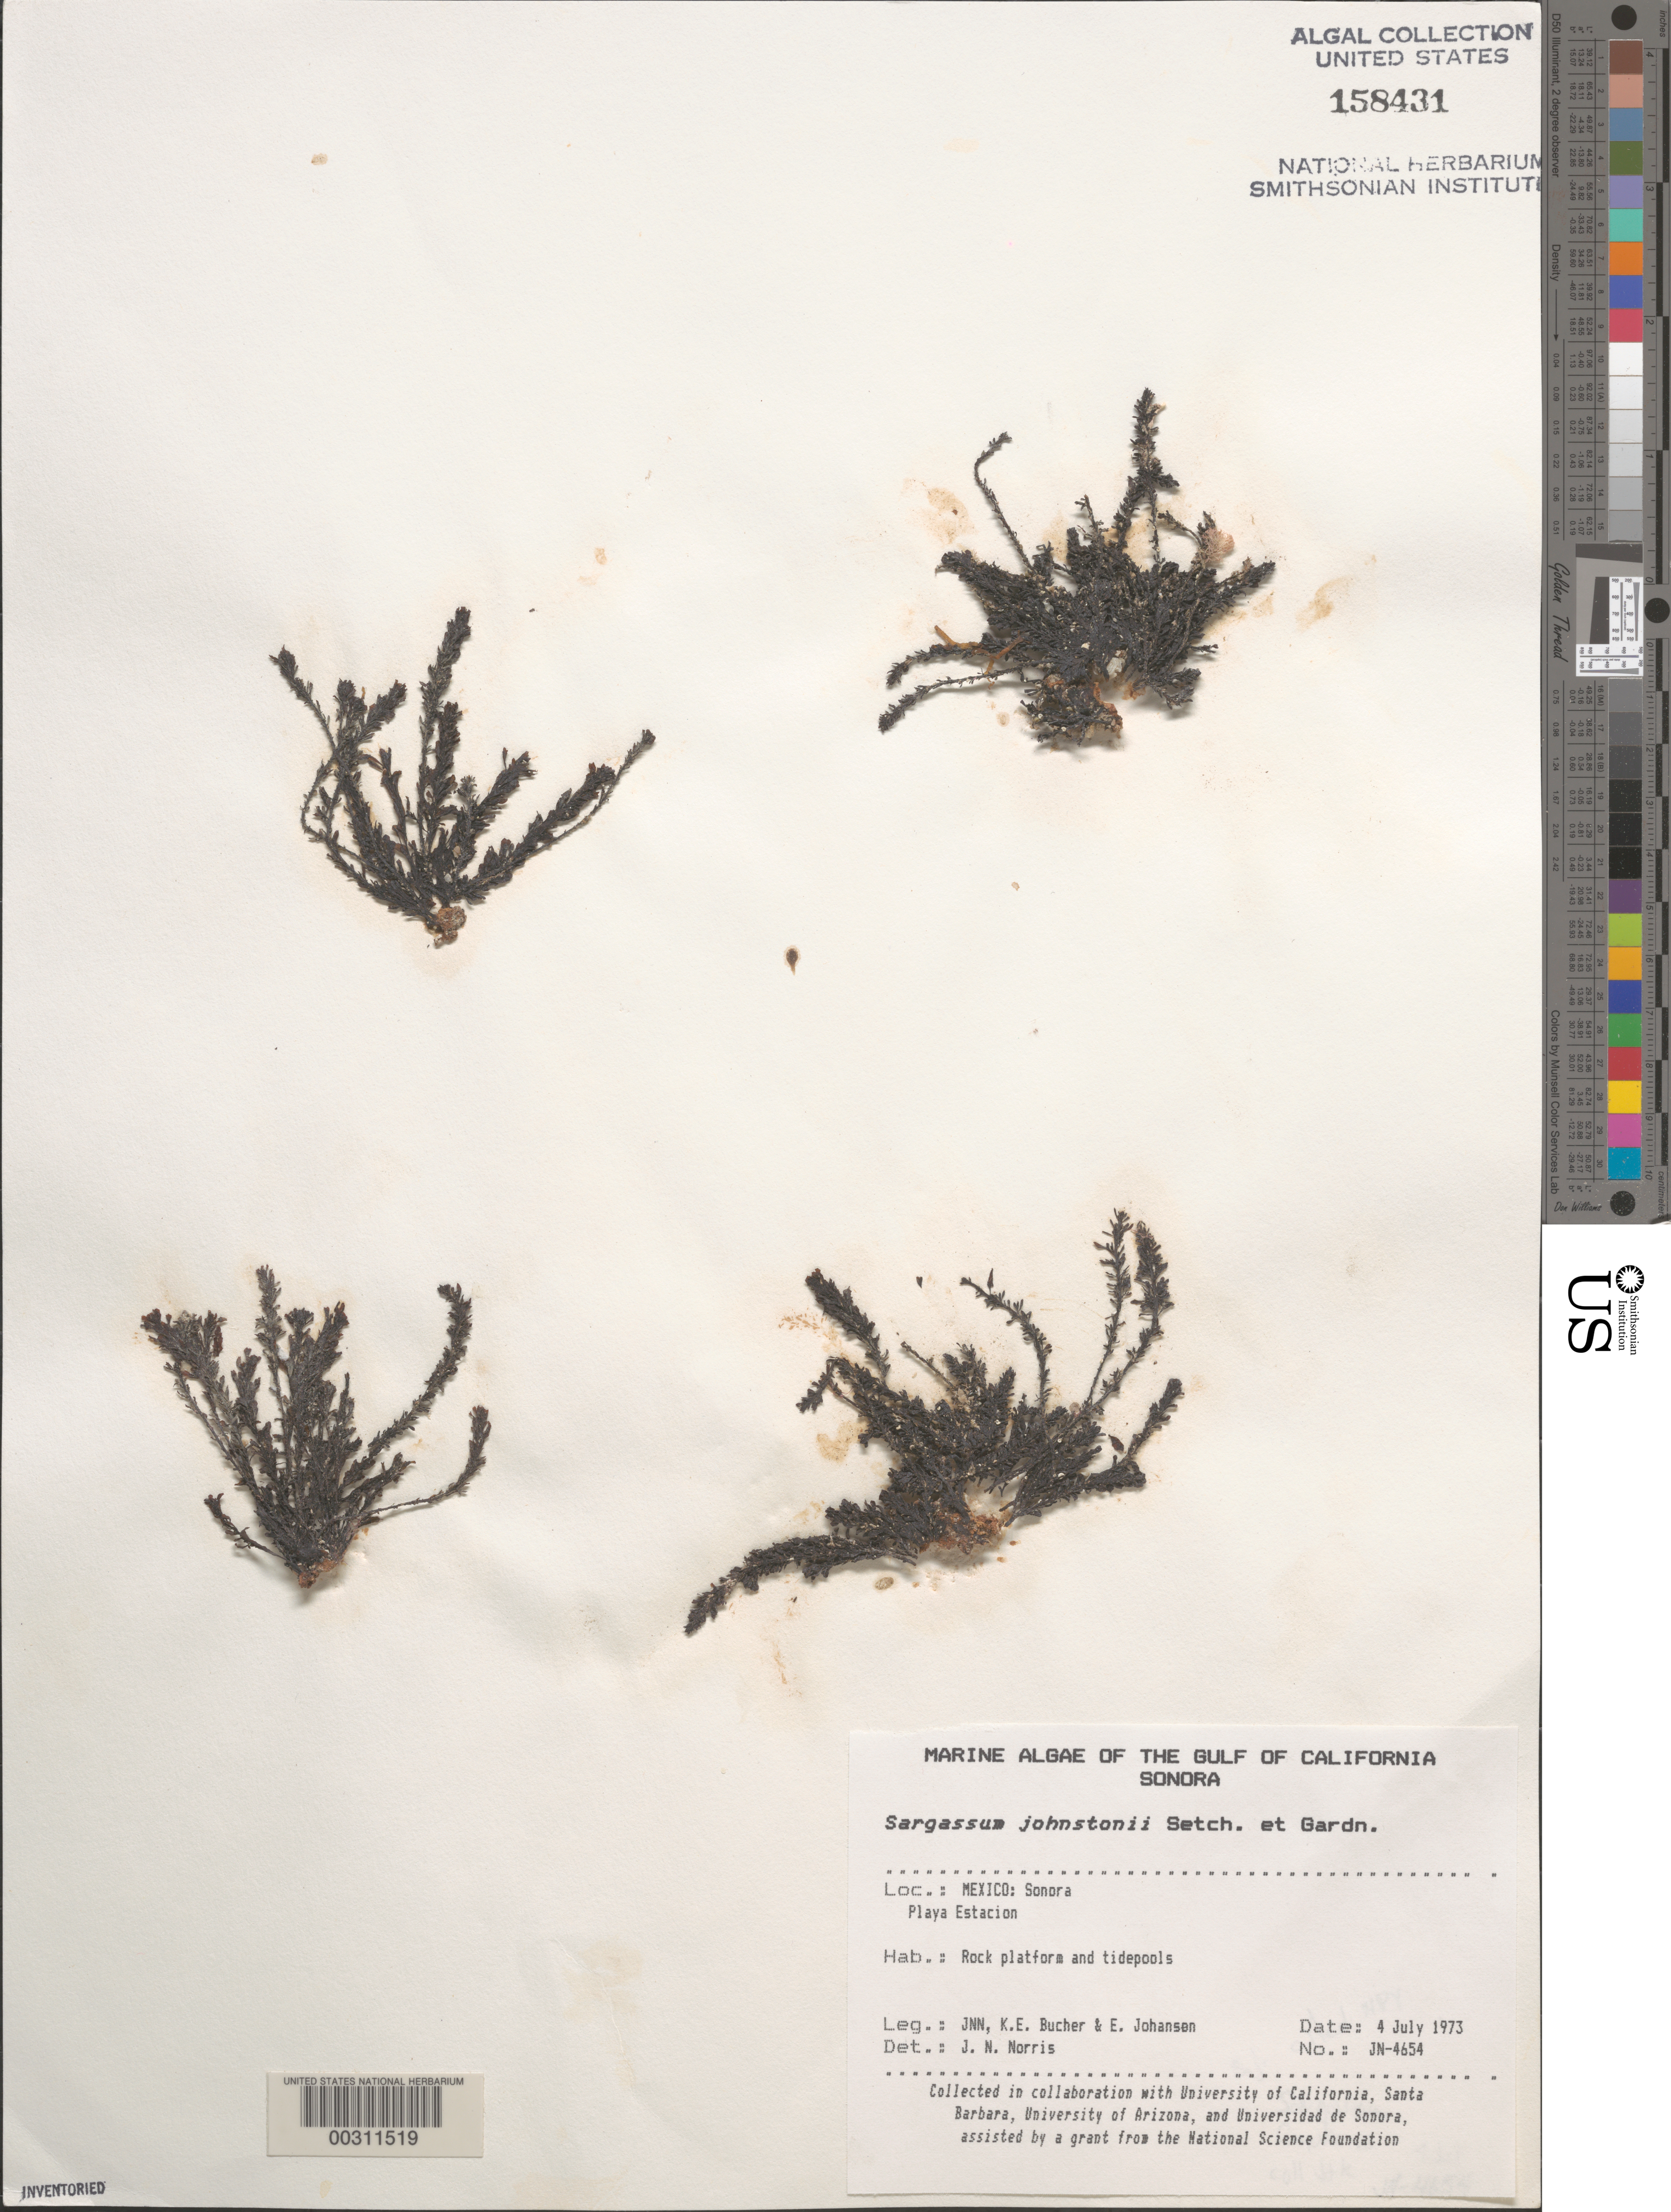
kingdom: Chromista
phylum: Ochrophyta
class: Phaeophyceae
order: Fucales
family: Sargassaceae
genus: Sargassum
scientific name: Sargassum johnstonii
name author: Setchell & N.L. Gardner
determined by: Norris, James N.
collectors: J. N. Norris, K. E. Bucher & E. Johansen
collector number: JN-4654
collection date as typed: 04 Jul 1973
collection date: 1973-07-04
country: Mexico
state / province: Sonora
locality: Playa Estacion, Puerto Penasco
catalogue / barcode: US 158431